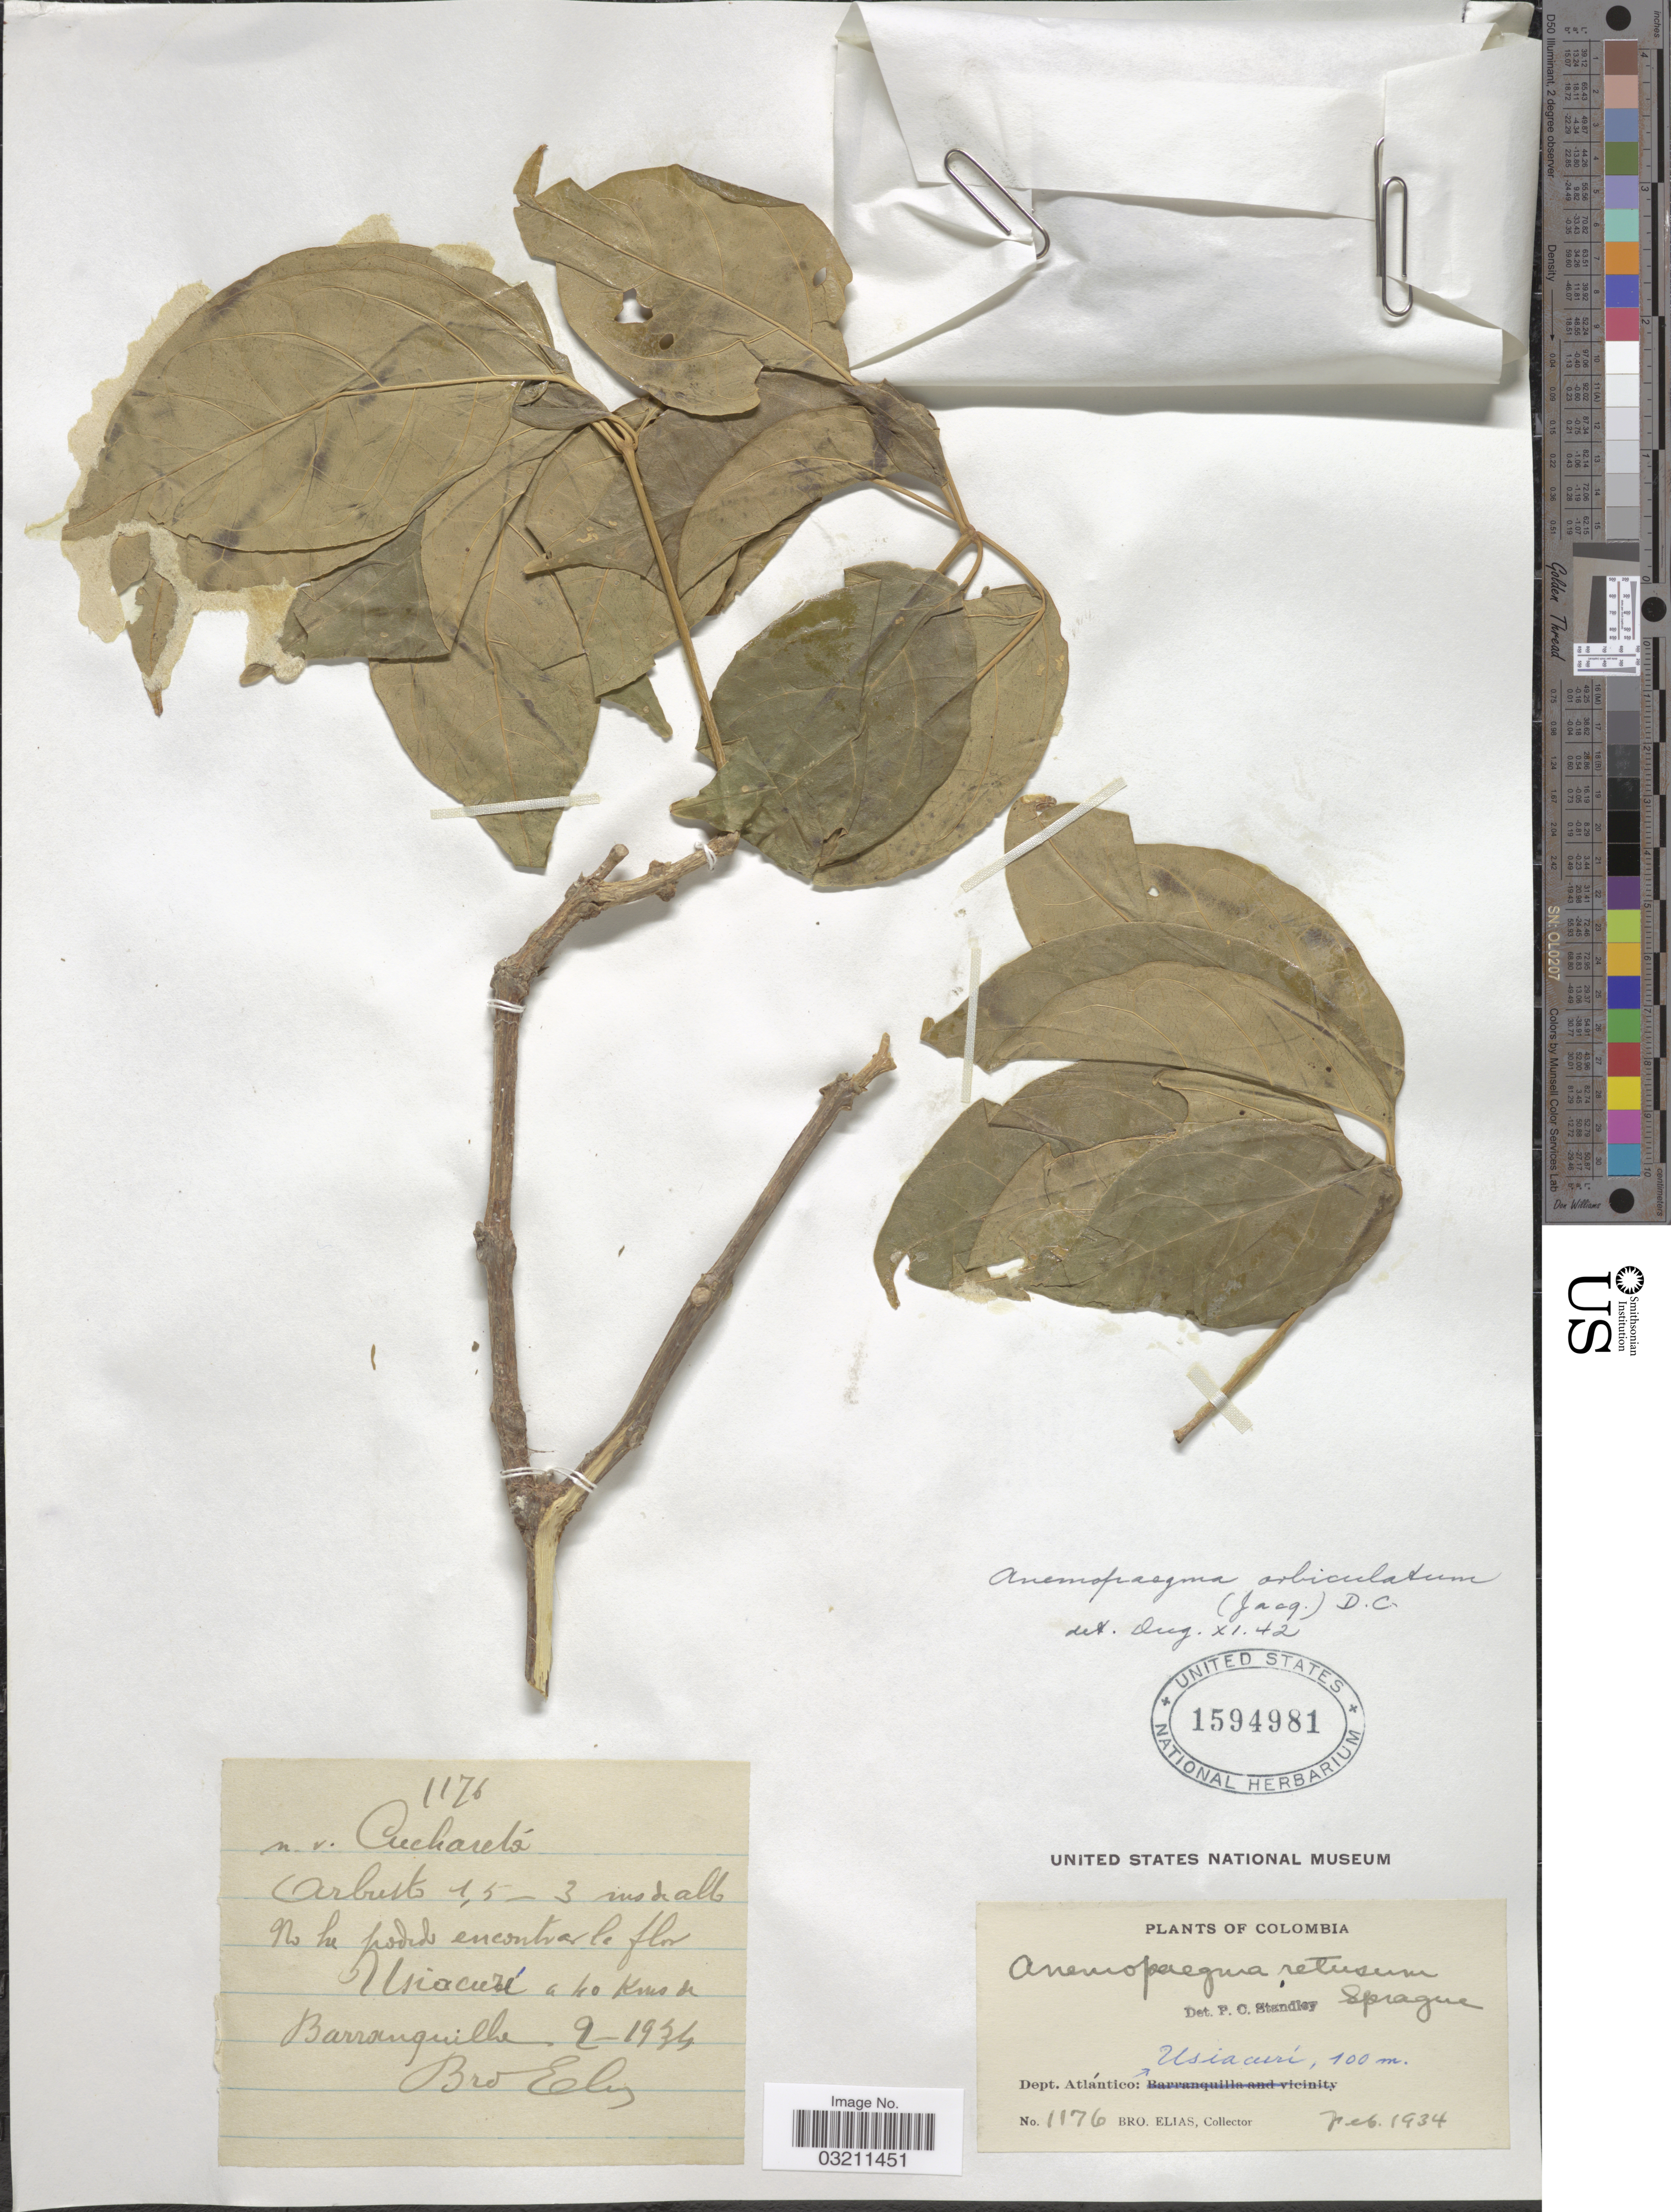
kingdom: Plantae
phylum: Tracheophyta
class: Magnoliopsida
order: Lamiales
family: Bignoniaceae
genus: Amphilophium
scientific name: Amphilophium orbiculatum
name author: (Jacq.) DC.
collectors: Bro. Elias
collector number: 1176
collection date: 1934-02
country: Colombia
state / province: Atlántico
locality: Usiacurí a 40 Kms de Barranquilla. Dept. Atlántico.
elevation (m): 100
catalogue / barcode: US 1594981